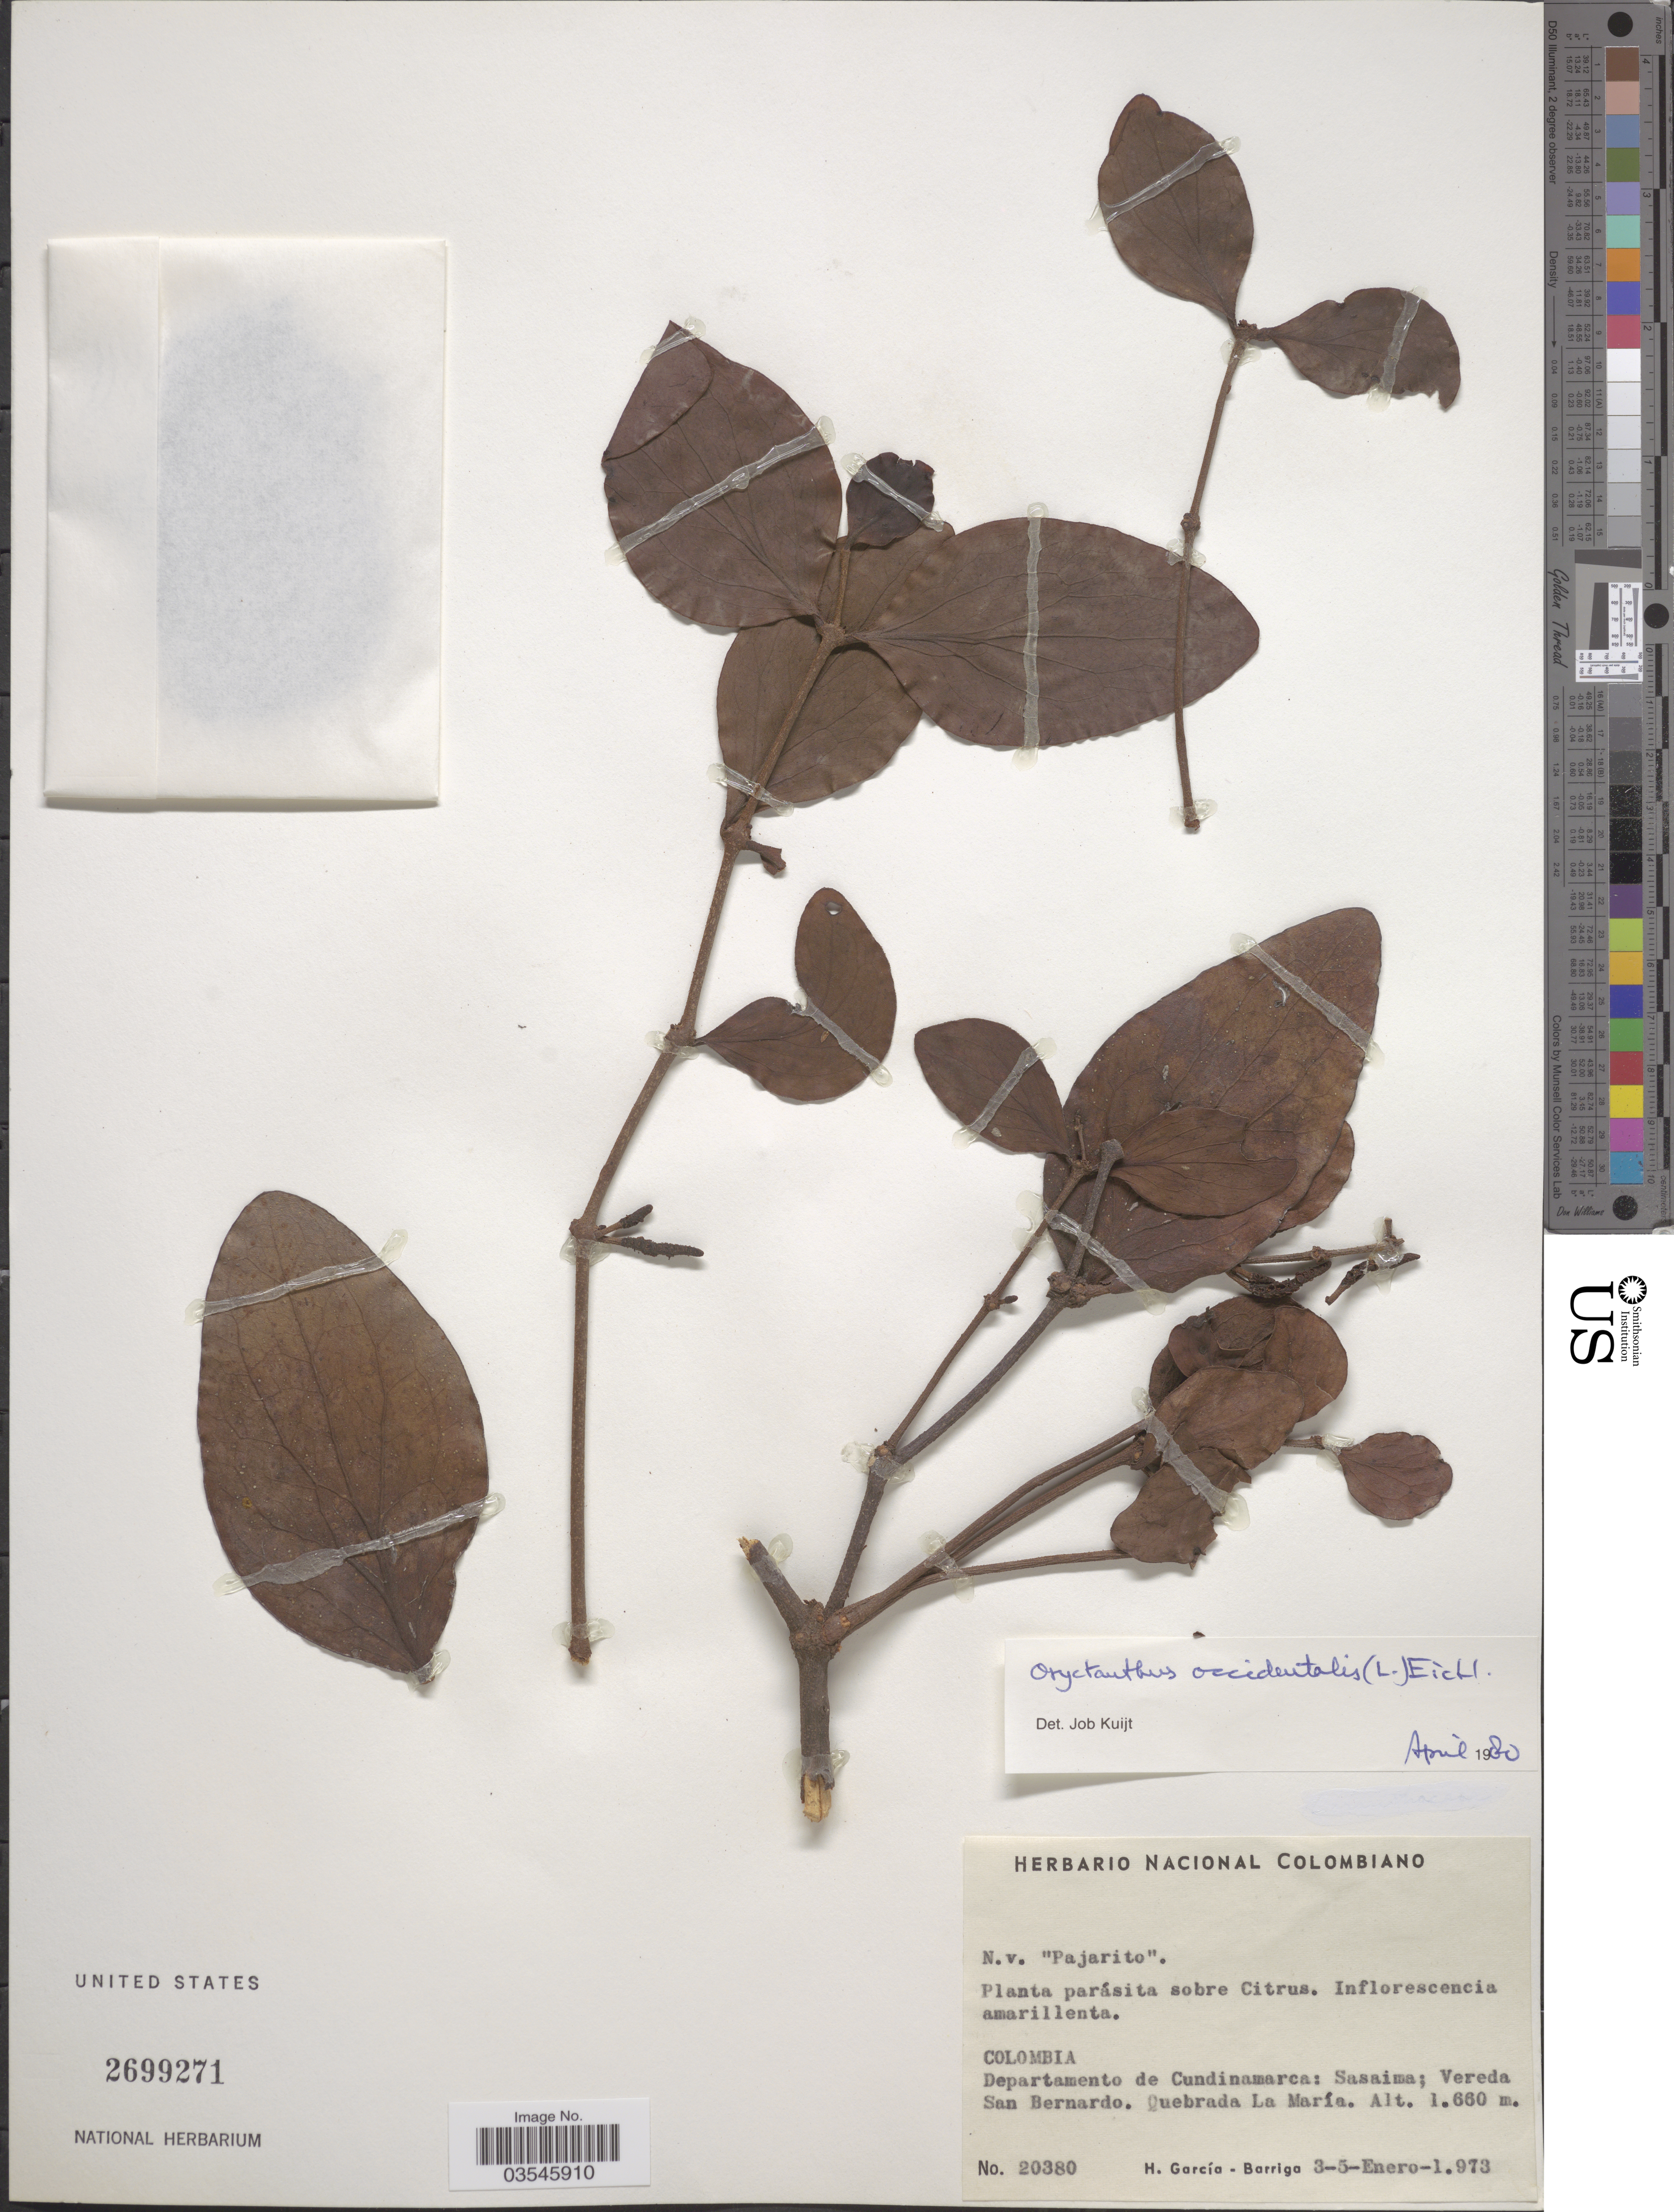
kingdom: Plantae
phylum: Tracheophyta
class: Magnoliopsida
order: Santalales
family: Loranthaceae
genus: Oryctanthus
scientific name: Oryctanthus occidentalis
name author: (L.) Eichler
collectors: H. García Barriga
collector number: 20380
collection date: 1973-01-03/1973-01-05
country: Colombia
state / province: Cundinamarca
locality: Departamento de Cundinamarca: Sasaima; Vereda San Bernardo. Quebrada La María.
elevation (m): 1660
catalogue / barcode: US 2699271